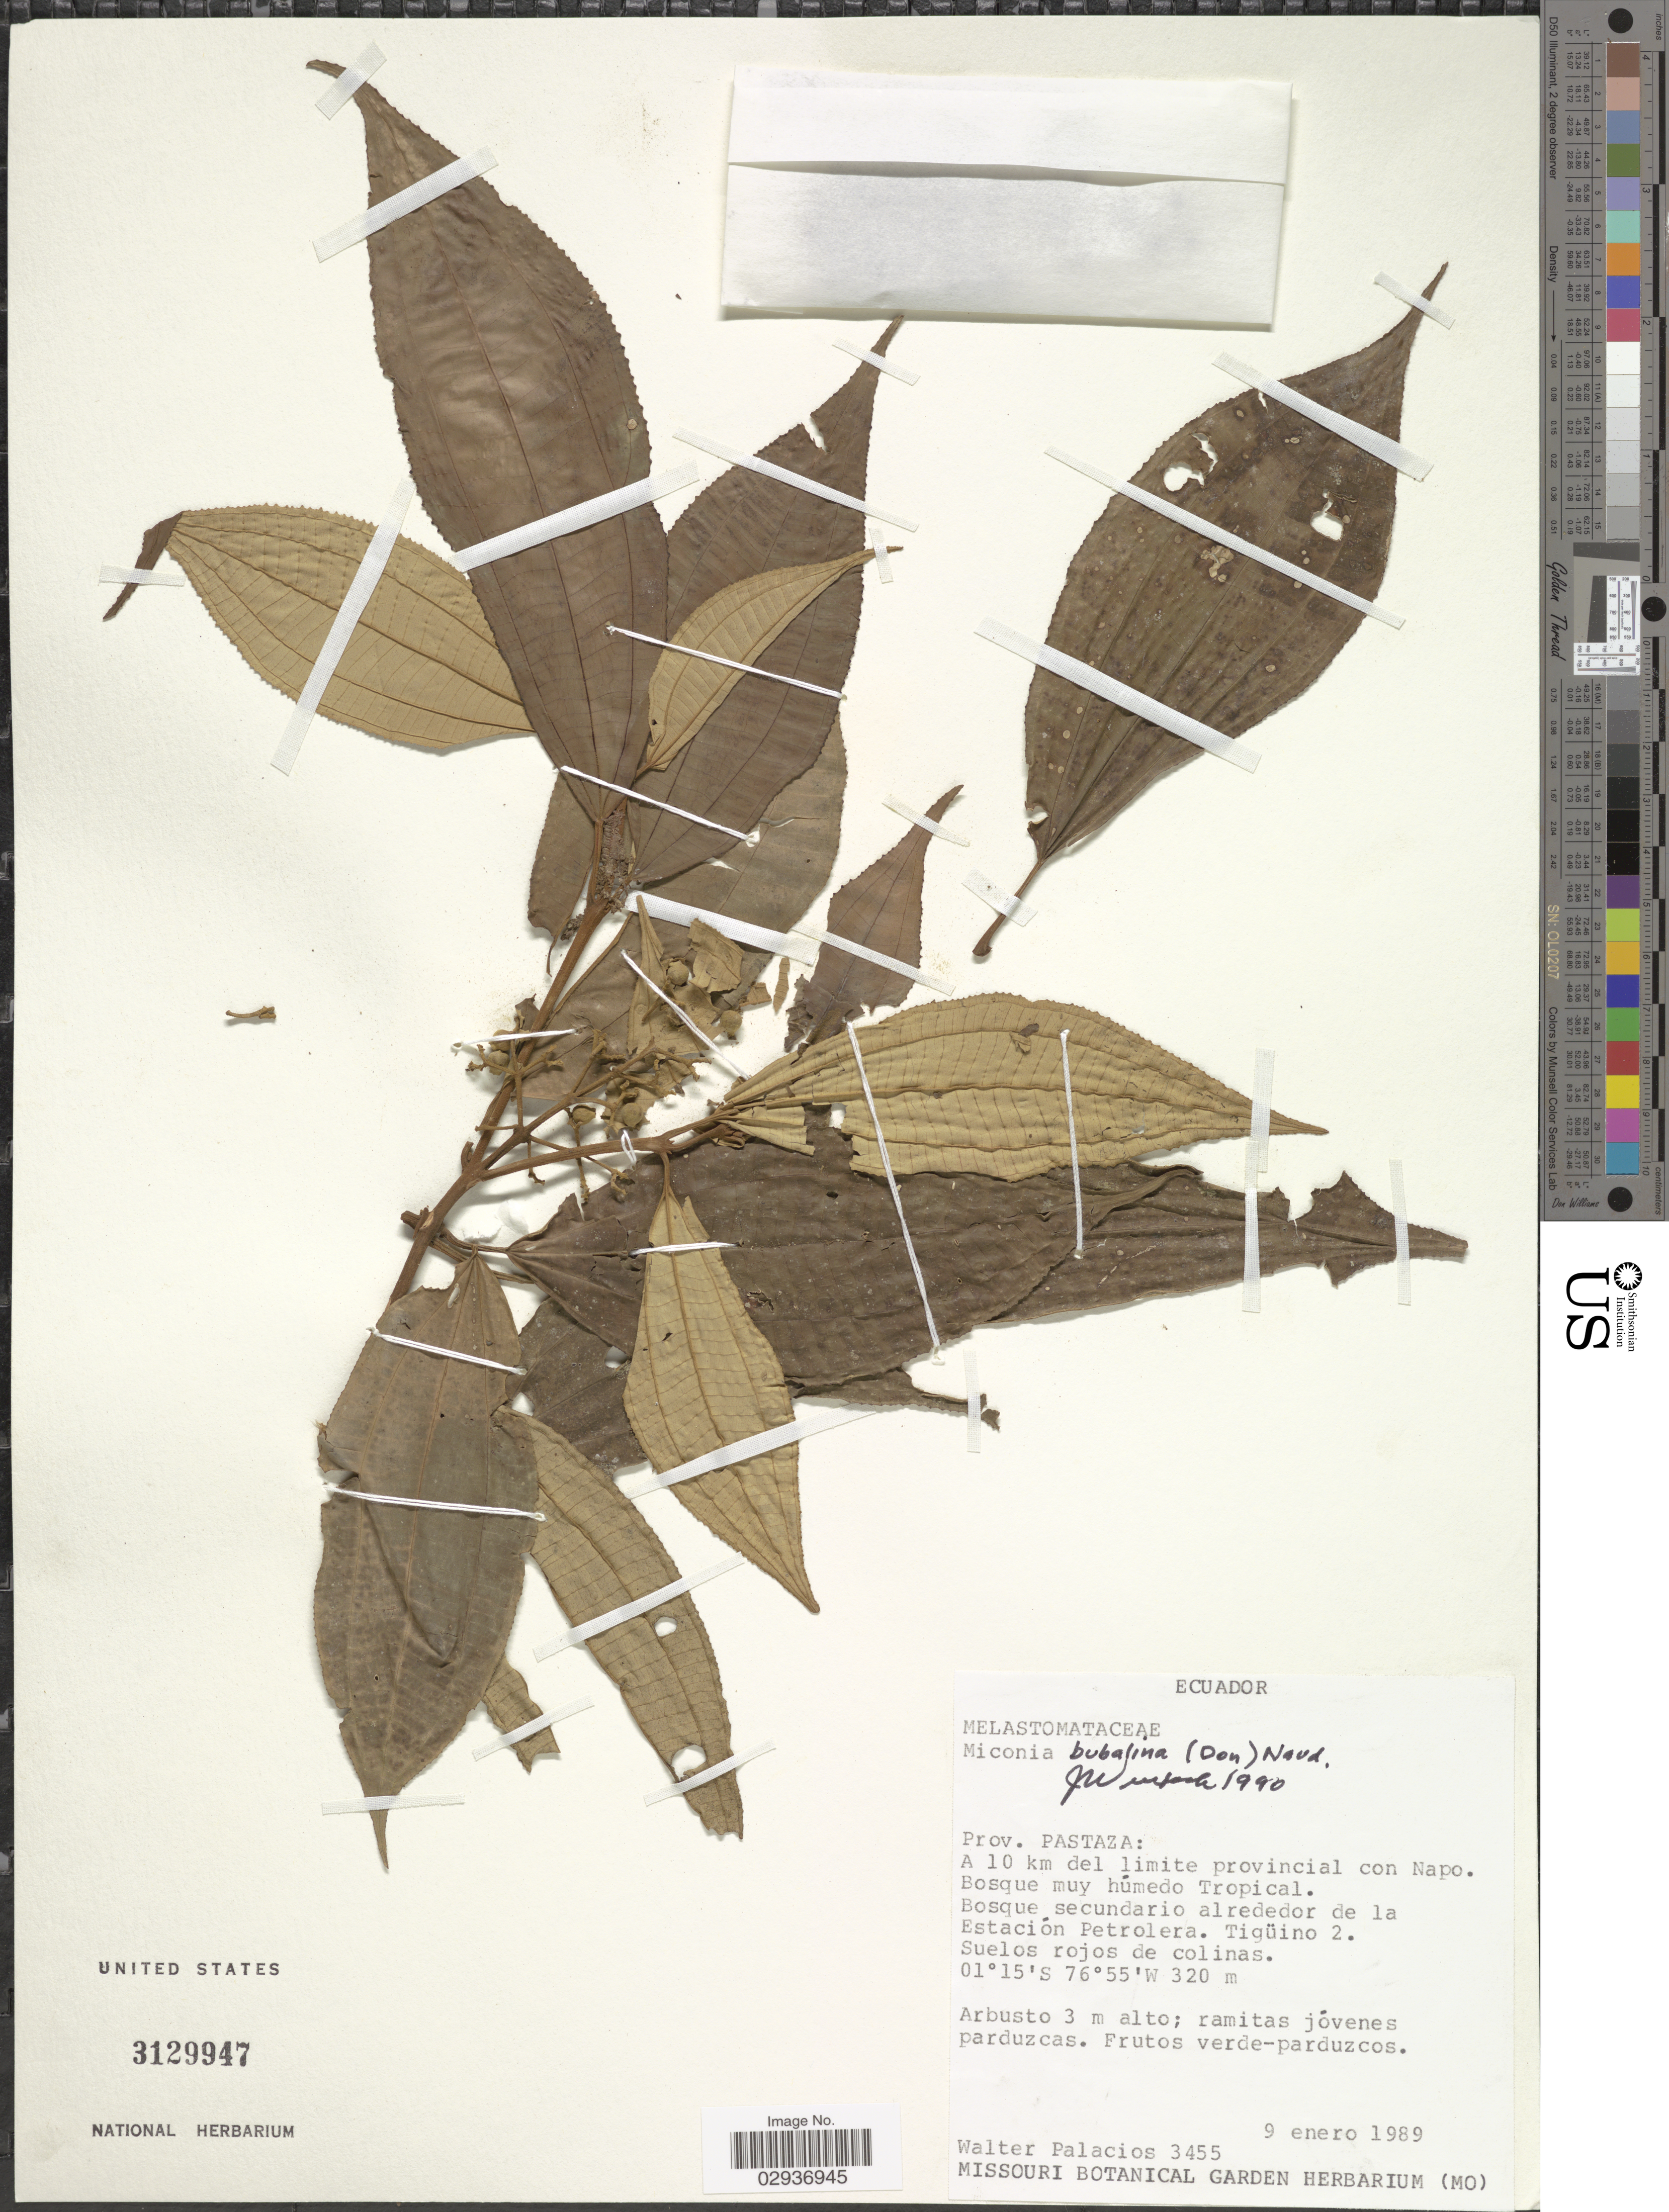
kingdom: Plantae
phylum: Tracheophyta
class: Magnoliopsida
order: Myrtales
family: Melastomataceae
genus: Miconia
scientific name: Miconia bubalina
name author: Naudin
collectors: W. Palacios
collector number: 3455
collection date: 1989-01-09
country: Ecuador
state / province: Pastaza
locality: A 10 km del limite provincial con Napo. Alrededor de la Estación Petrolera. Tigüino 2.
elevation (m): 320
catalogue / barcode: US 3129947